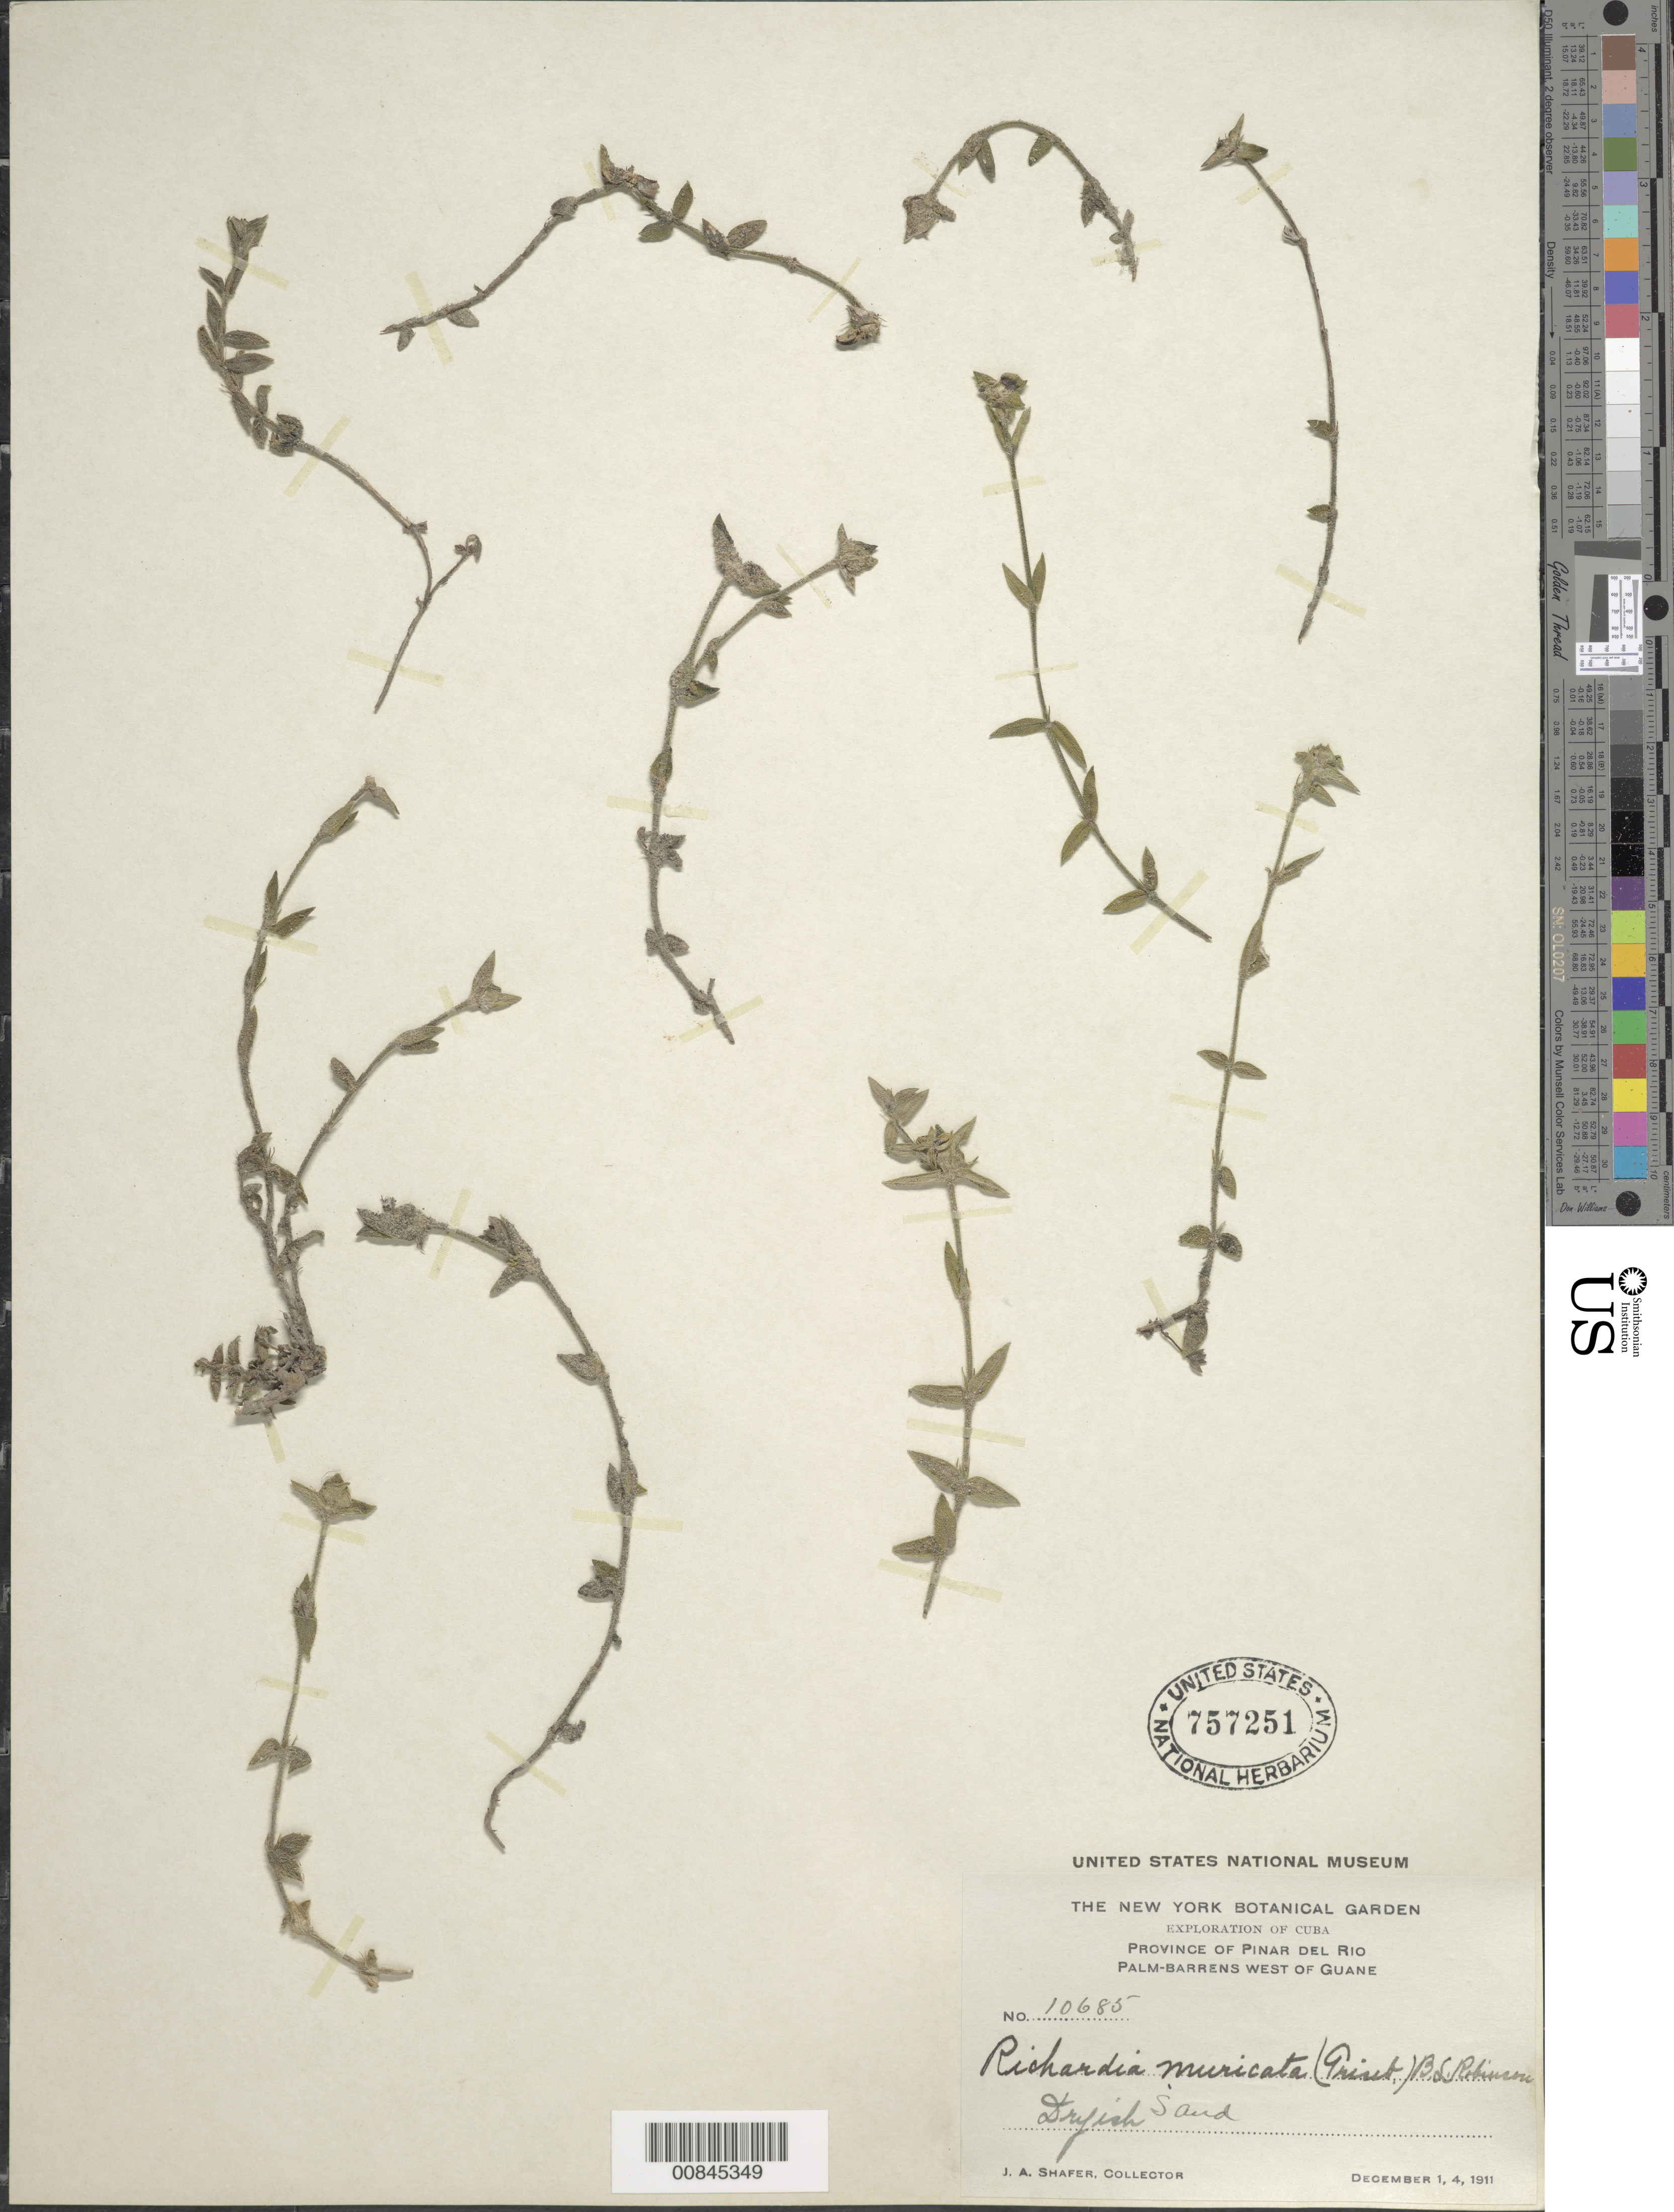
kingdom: Plantae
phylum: Tracheophyta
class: Magnoliopsida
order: Gentianales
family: Rubiaceae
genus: Richardia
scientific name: Richardia arenicola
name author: (Britton & P. Wilson) W.H. Lewis & R.L. Oliv.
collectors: J. A. Shafer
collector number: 10685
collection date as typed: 01 Dec 1911 and 04 Dec 1911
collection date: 1911-12-01,1911-12-04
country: Cuba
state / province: Pinar del Río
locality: Palm Barrens west of Guane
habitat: Palm barrens, dryish sand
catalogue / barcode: US 757251